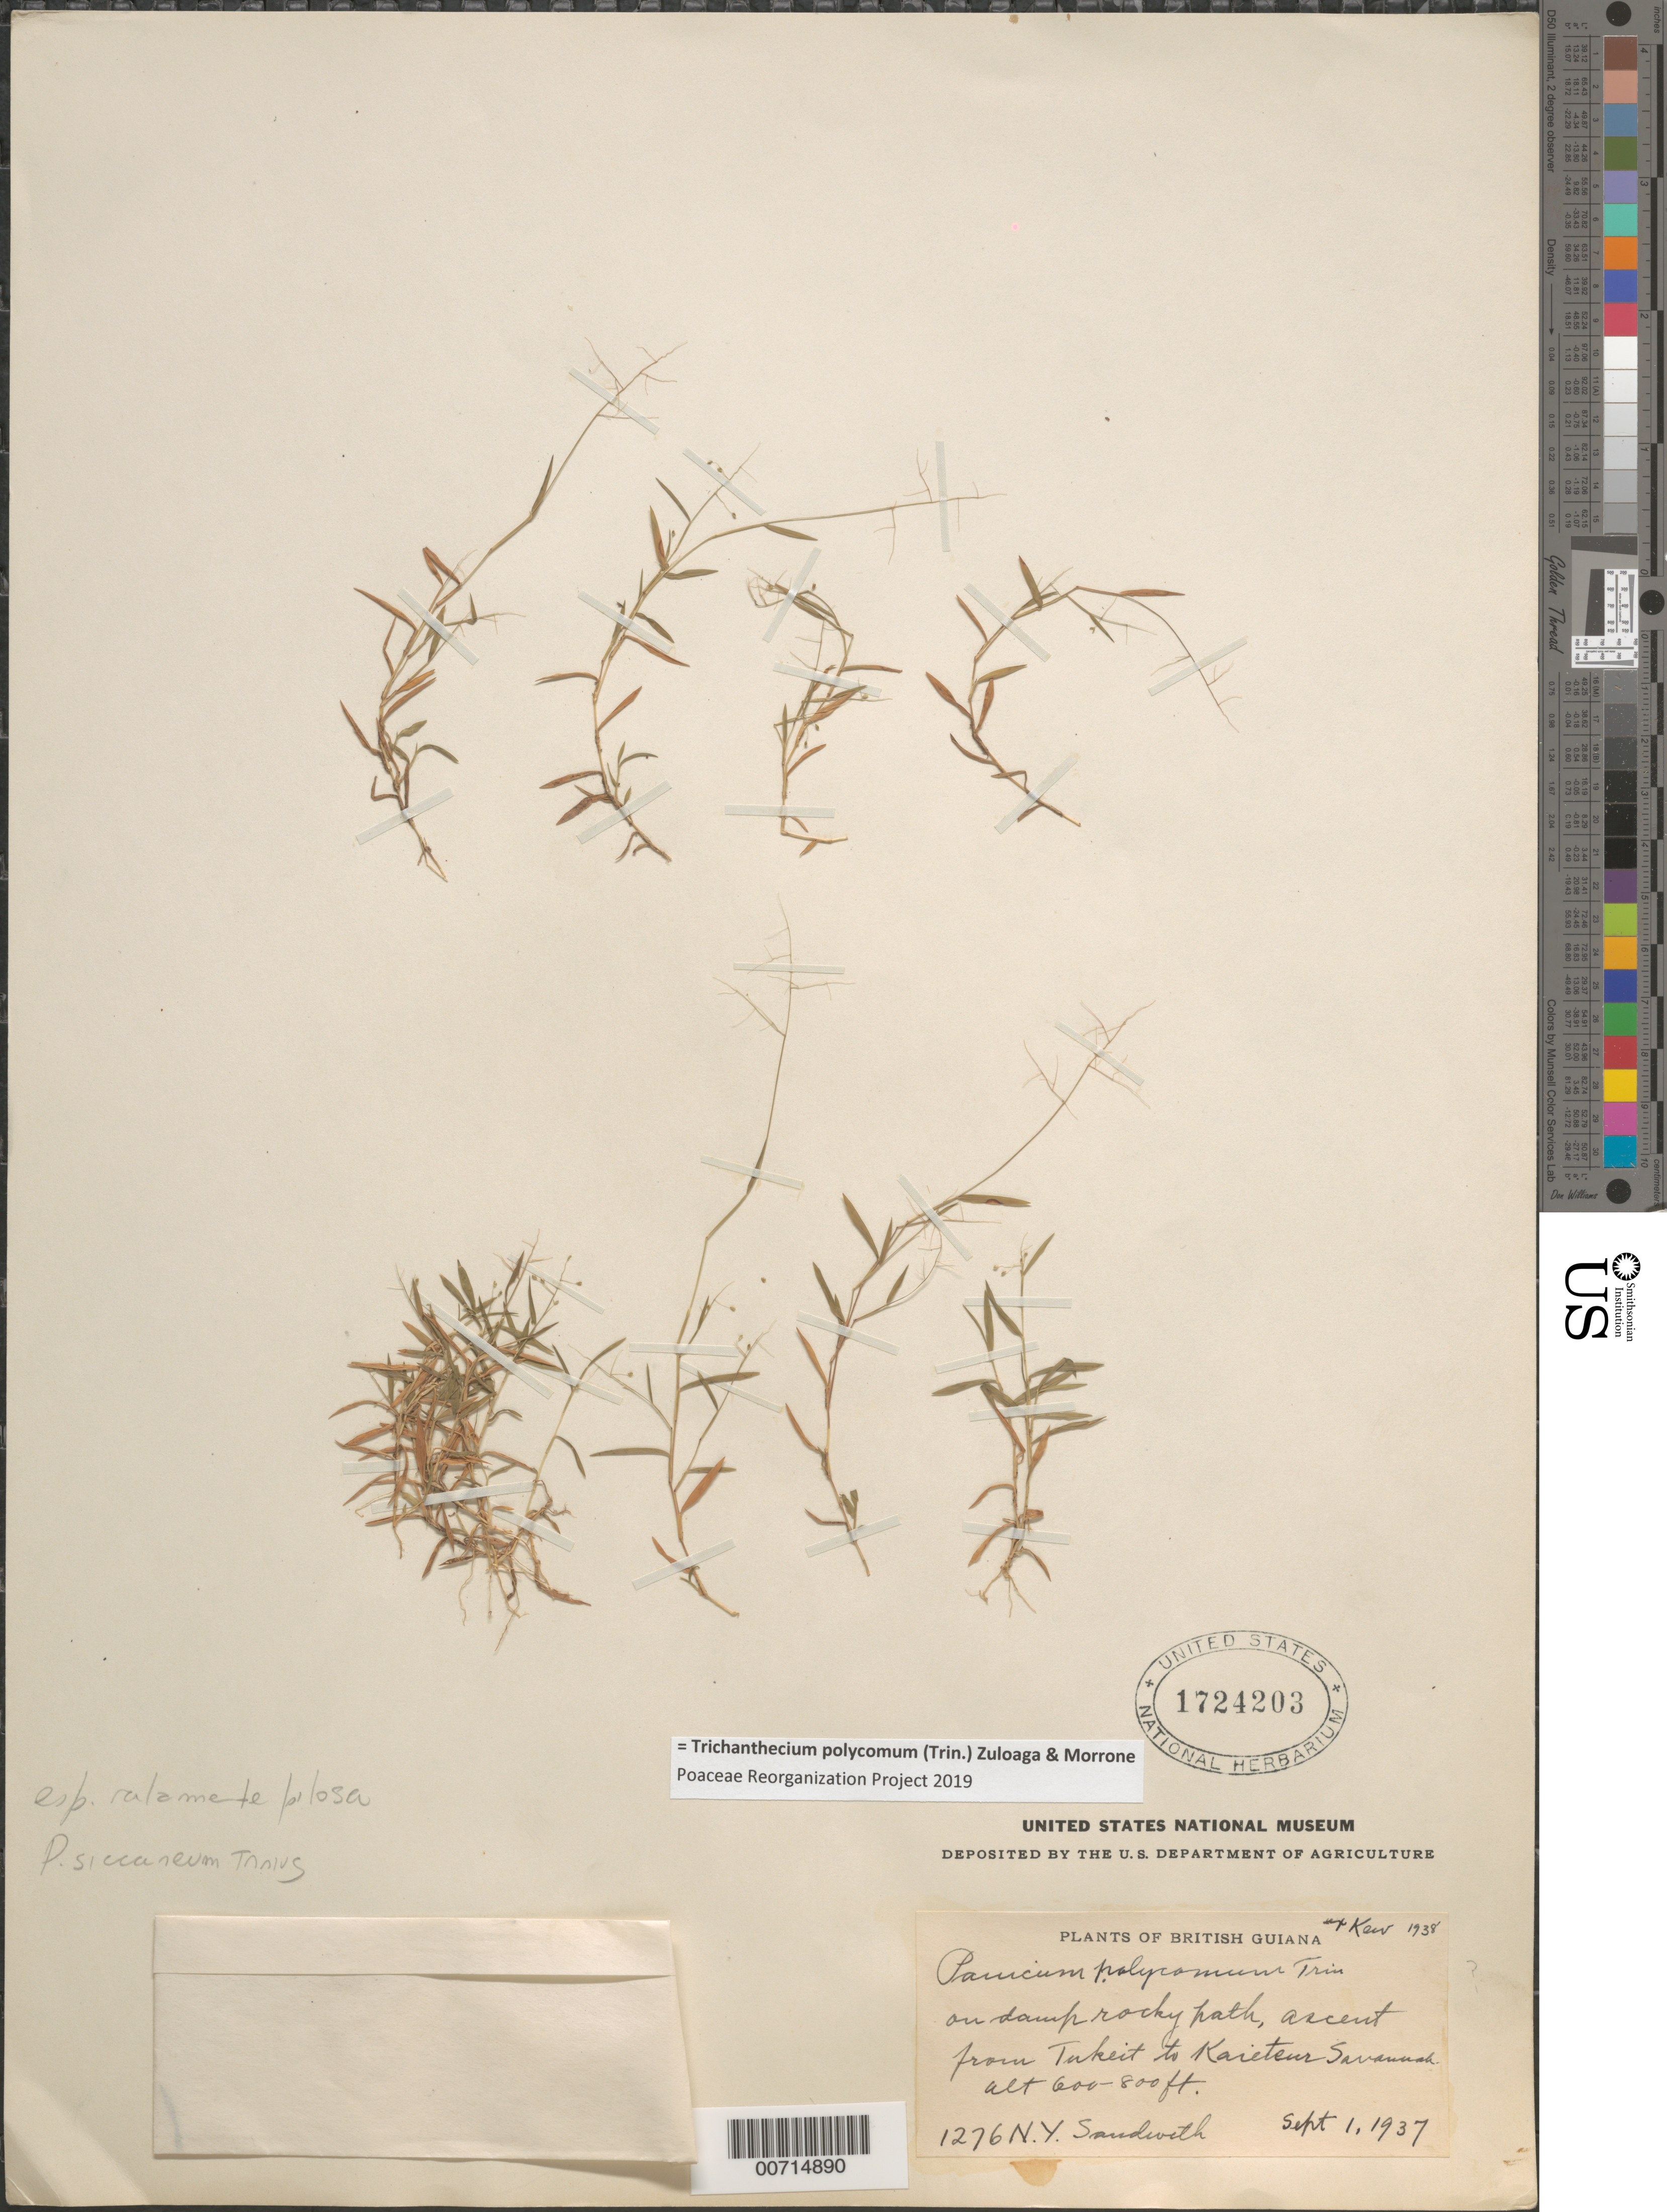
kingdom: Plantae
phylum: Tracheophyta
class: Liliopsida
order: Poales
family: Poaceae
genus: Trichanthecium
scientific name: Trichanthecium polycomum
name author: (Trin.) Zuloaga & Morrone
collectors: N. Y. Sandwith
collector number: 1276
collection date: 1937-09-01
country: Guyana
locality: British Guiana. from Tukeit to Kaieteur Savannah.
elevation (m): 183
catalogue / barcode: US 1724203